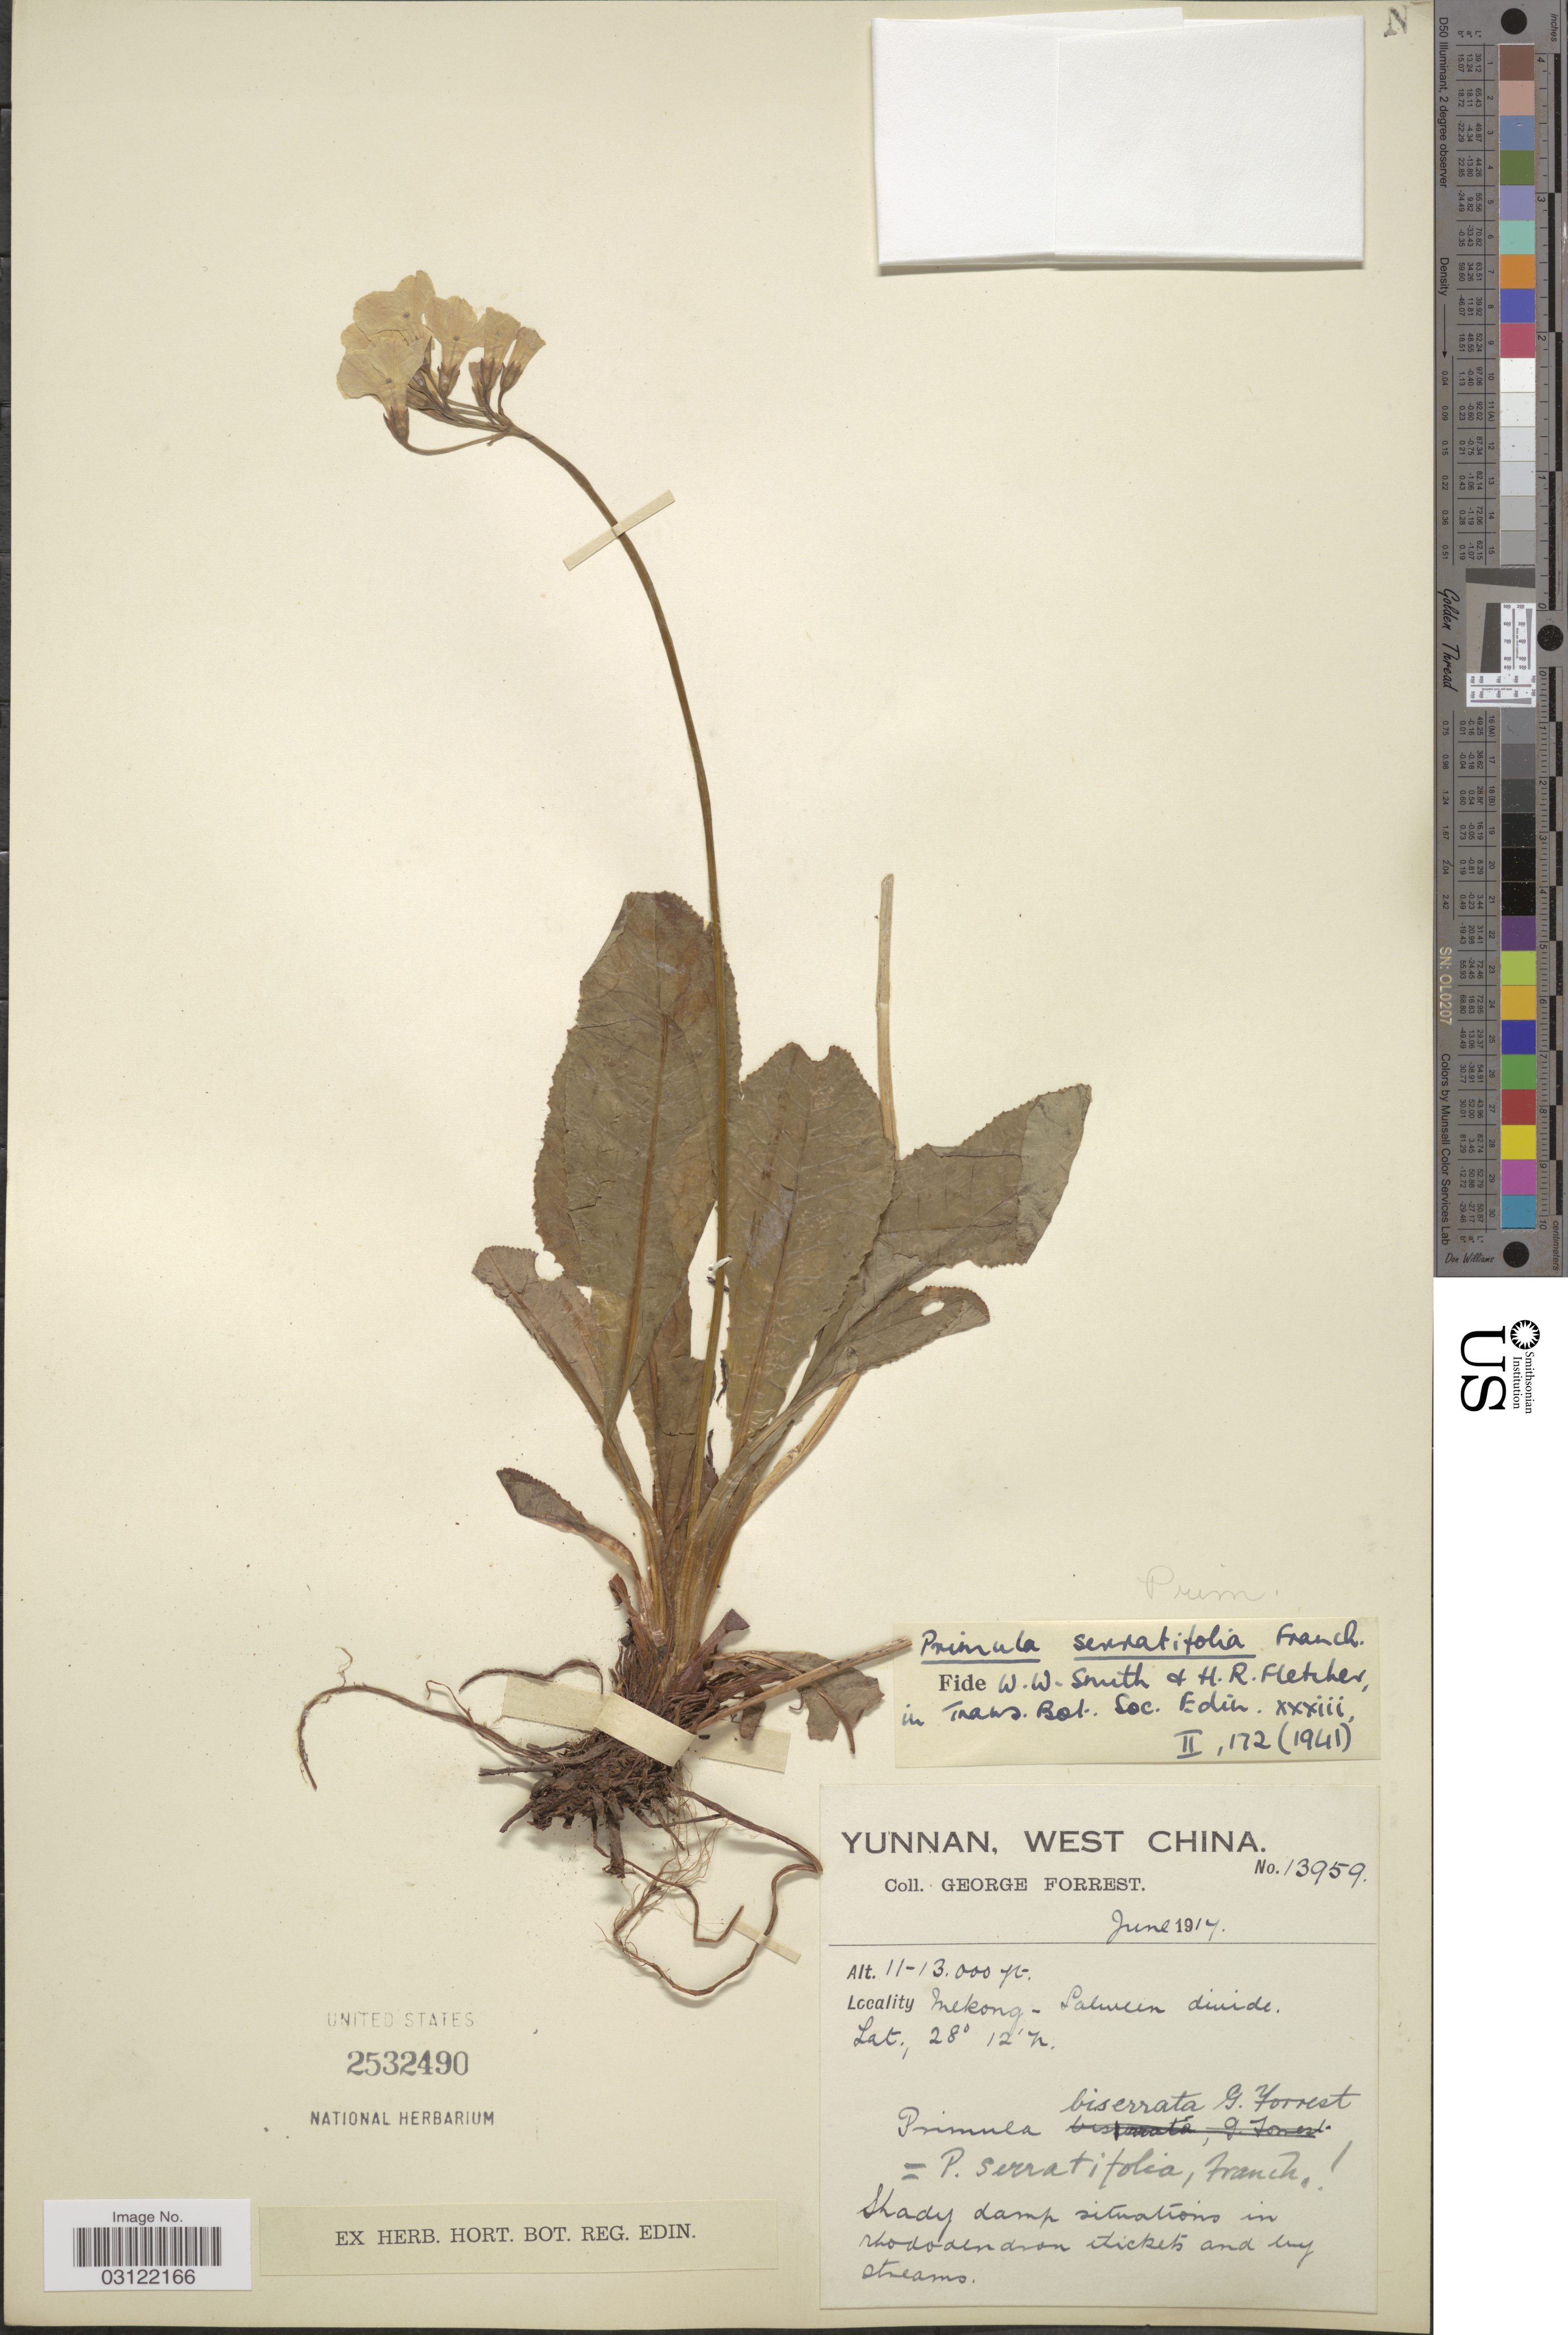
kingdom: Plantae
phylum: Tracheophyta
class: Magnoliopsida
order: Ericales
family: Primulaceae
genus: Primula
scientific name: Primula serratifolia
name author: Franch.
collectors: G. Forrest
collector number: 13959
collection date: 1917-06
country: China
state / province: Yunnan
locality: West China. Mekong - Salween divide.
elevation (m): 3353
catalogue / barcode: US 2532490